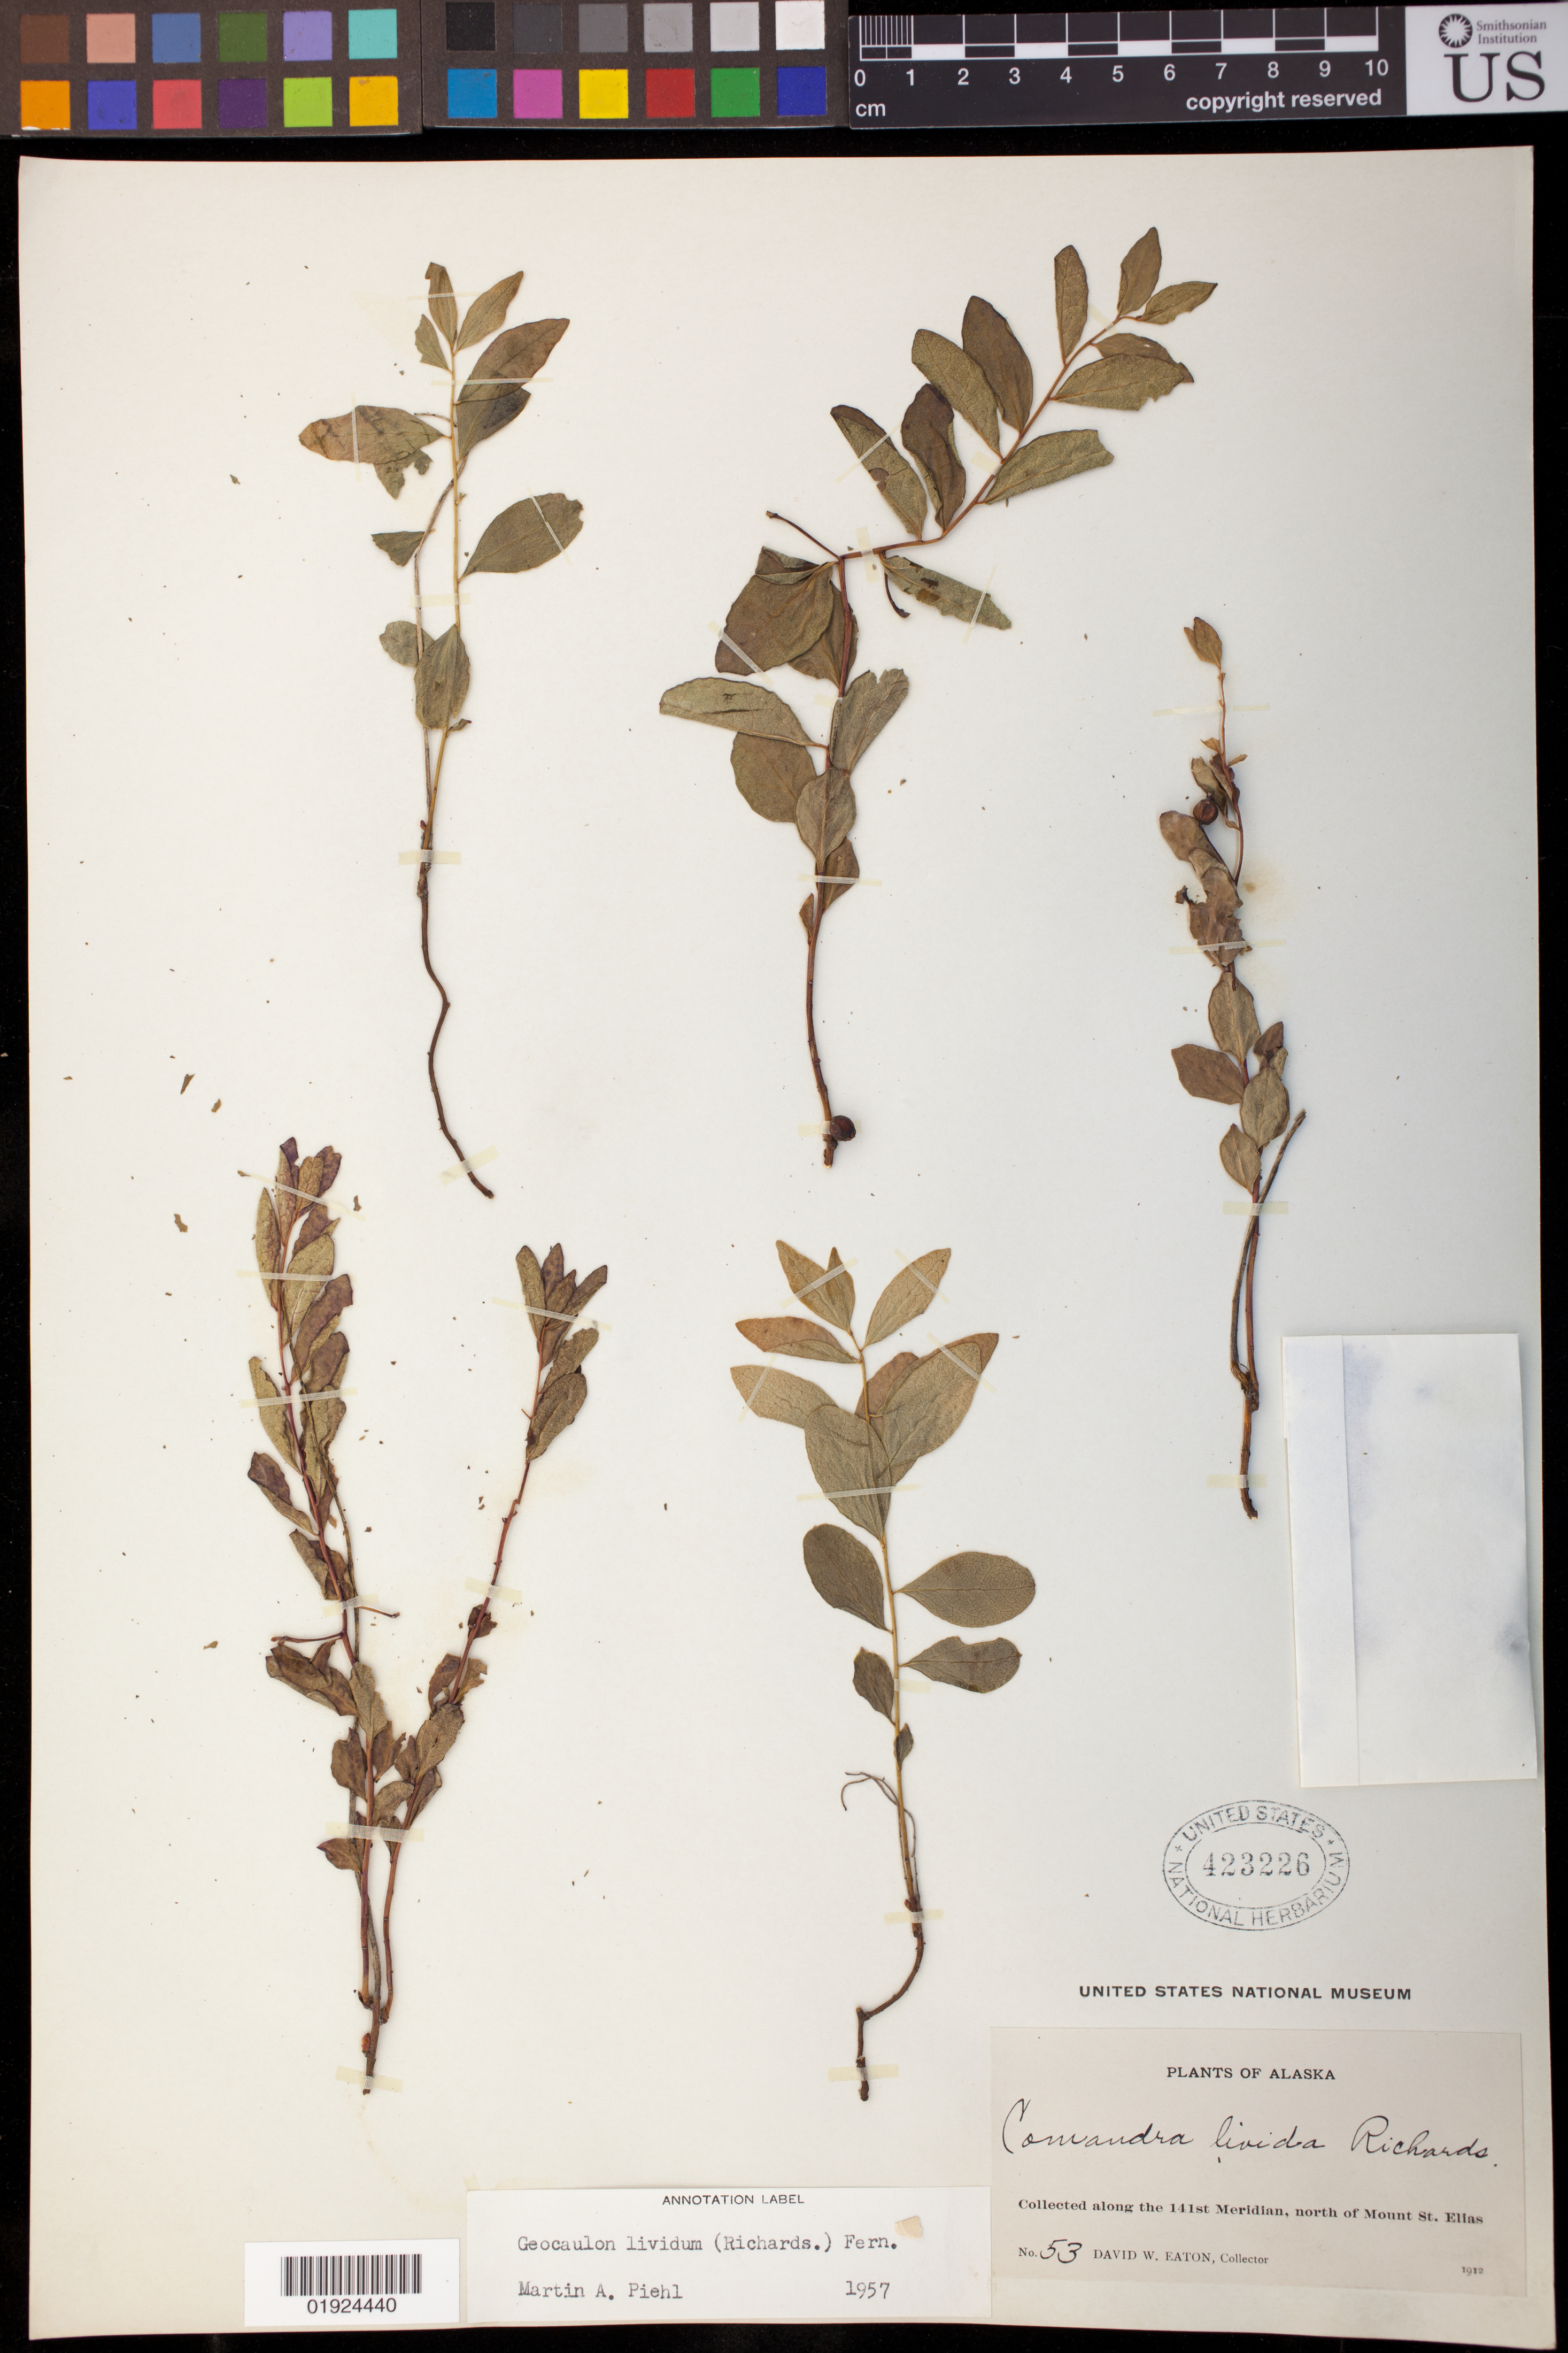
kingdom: Plantae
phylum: Tracheophyta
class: Magnoliopsida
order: Santalales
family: Comandraceae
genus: Geocaulon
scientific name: Geocaulon lividum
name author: (Richardson) Fernald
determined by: Piehl, M. A.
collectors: D. Eaton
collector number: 53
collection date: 1912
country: United States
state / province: Alaska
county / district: Valdez-Cordova C. A.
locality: Along the 141st Meridian, north of Mount St. Elias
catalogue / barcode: US 423226